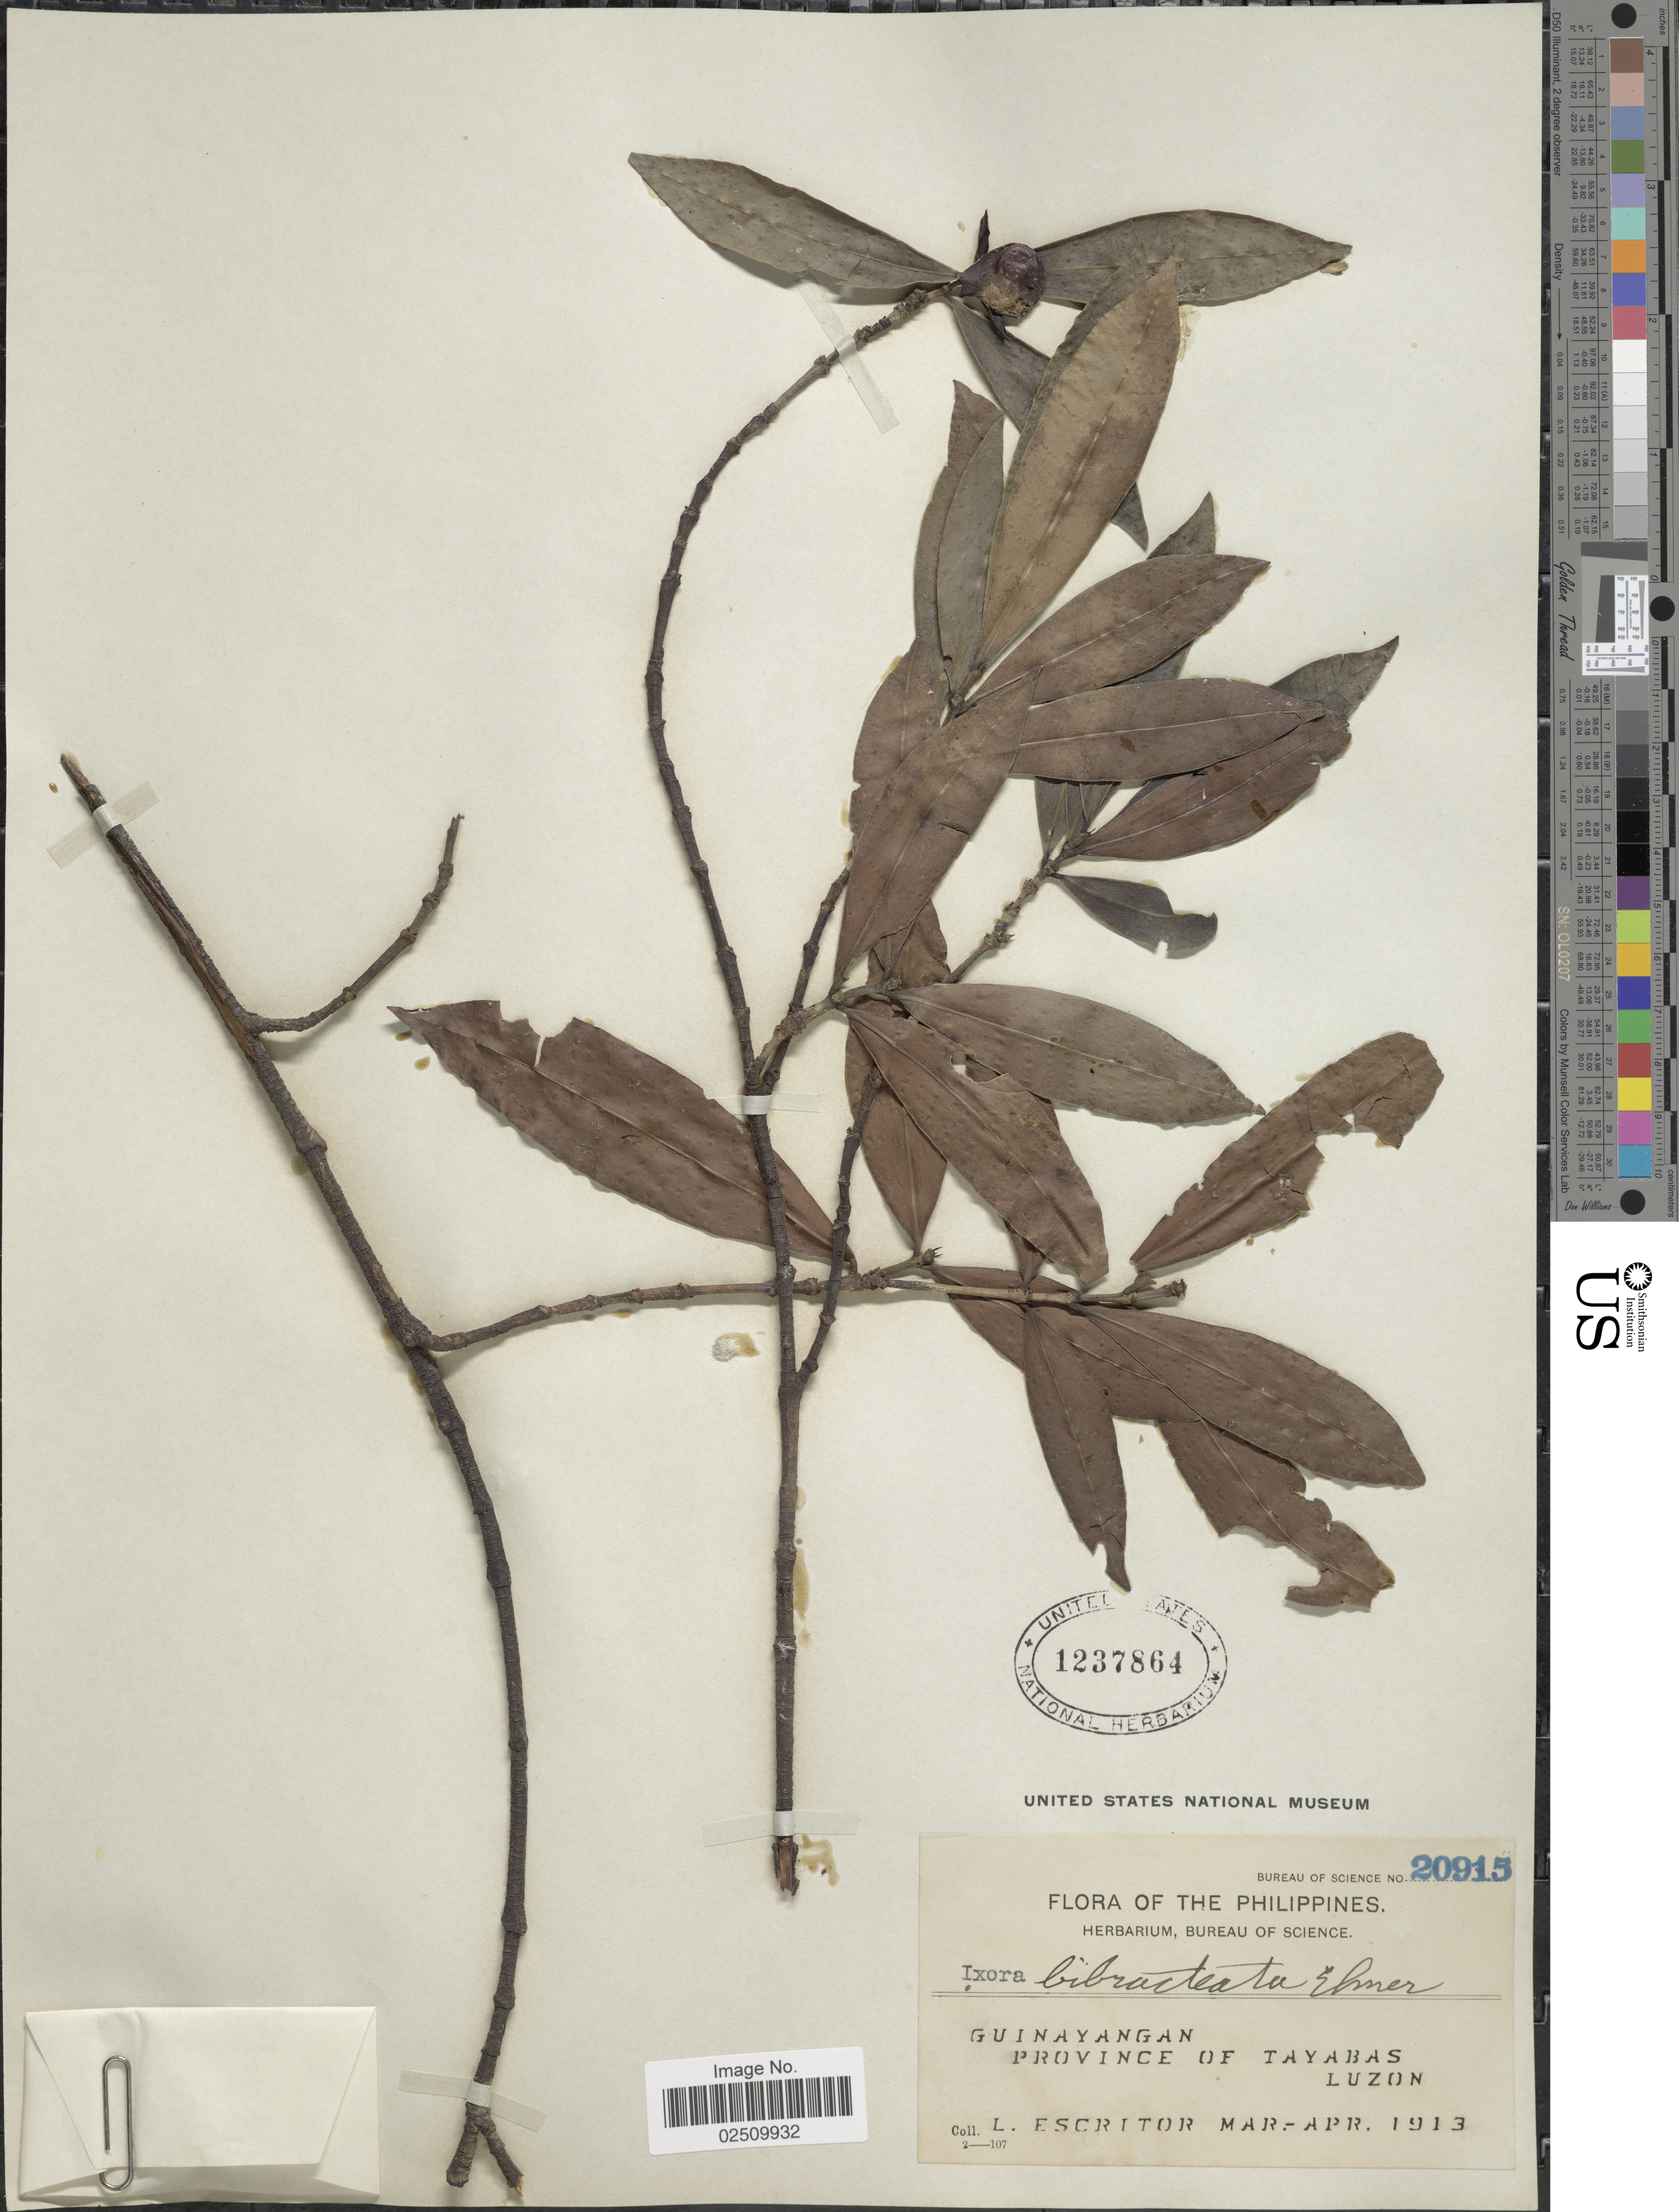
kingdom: Plantae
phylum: Tracheophyta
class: Magnoliopsida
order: Gentianales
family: Rubiaceae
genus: Ixora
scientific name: Ixora bibracteata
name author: Elmer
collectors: L. Escritor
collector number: Bureau of Science 20915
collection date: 1913-03/1913-04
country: Philippines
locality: Guinayangan. Province of Tayabas. Luzon.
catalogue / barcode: US 1237864